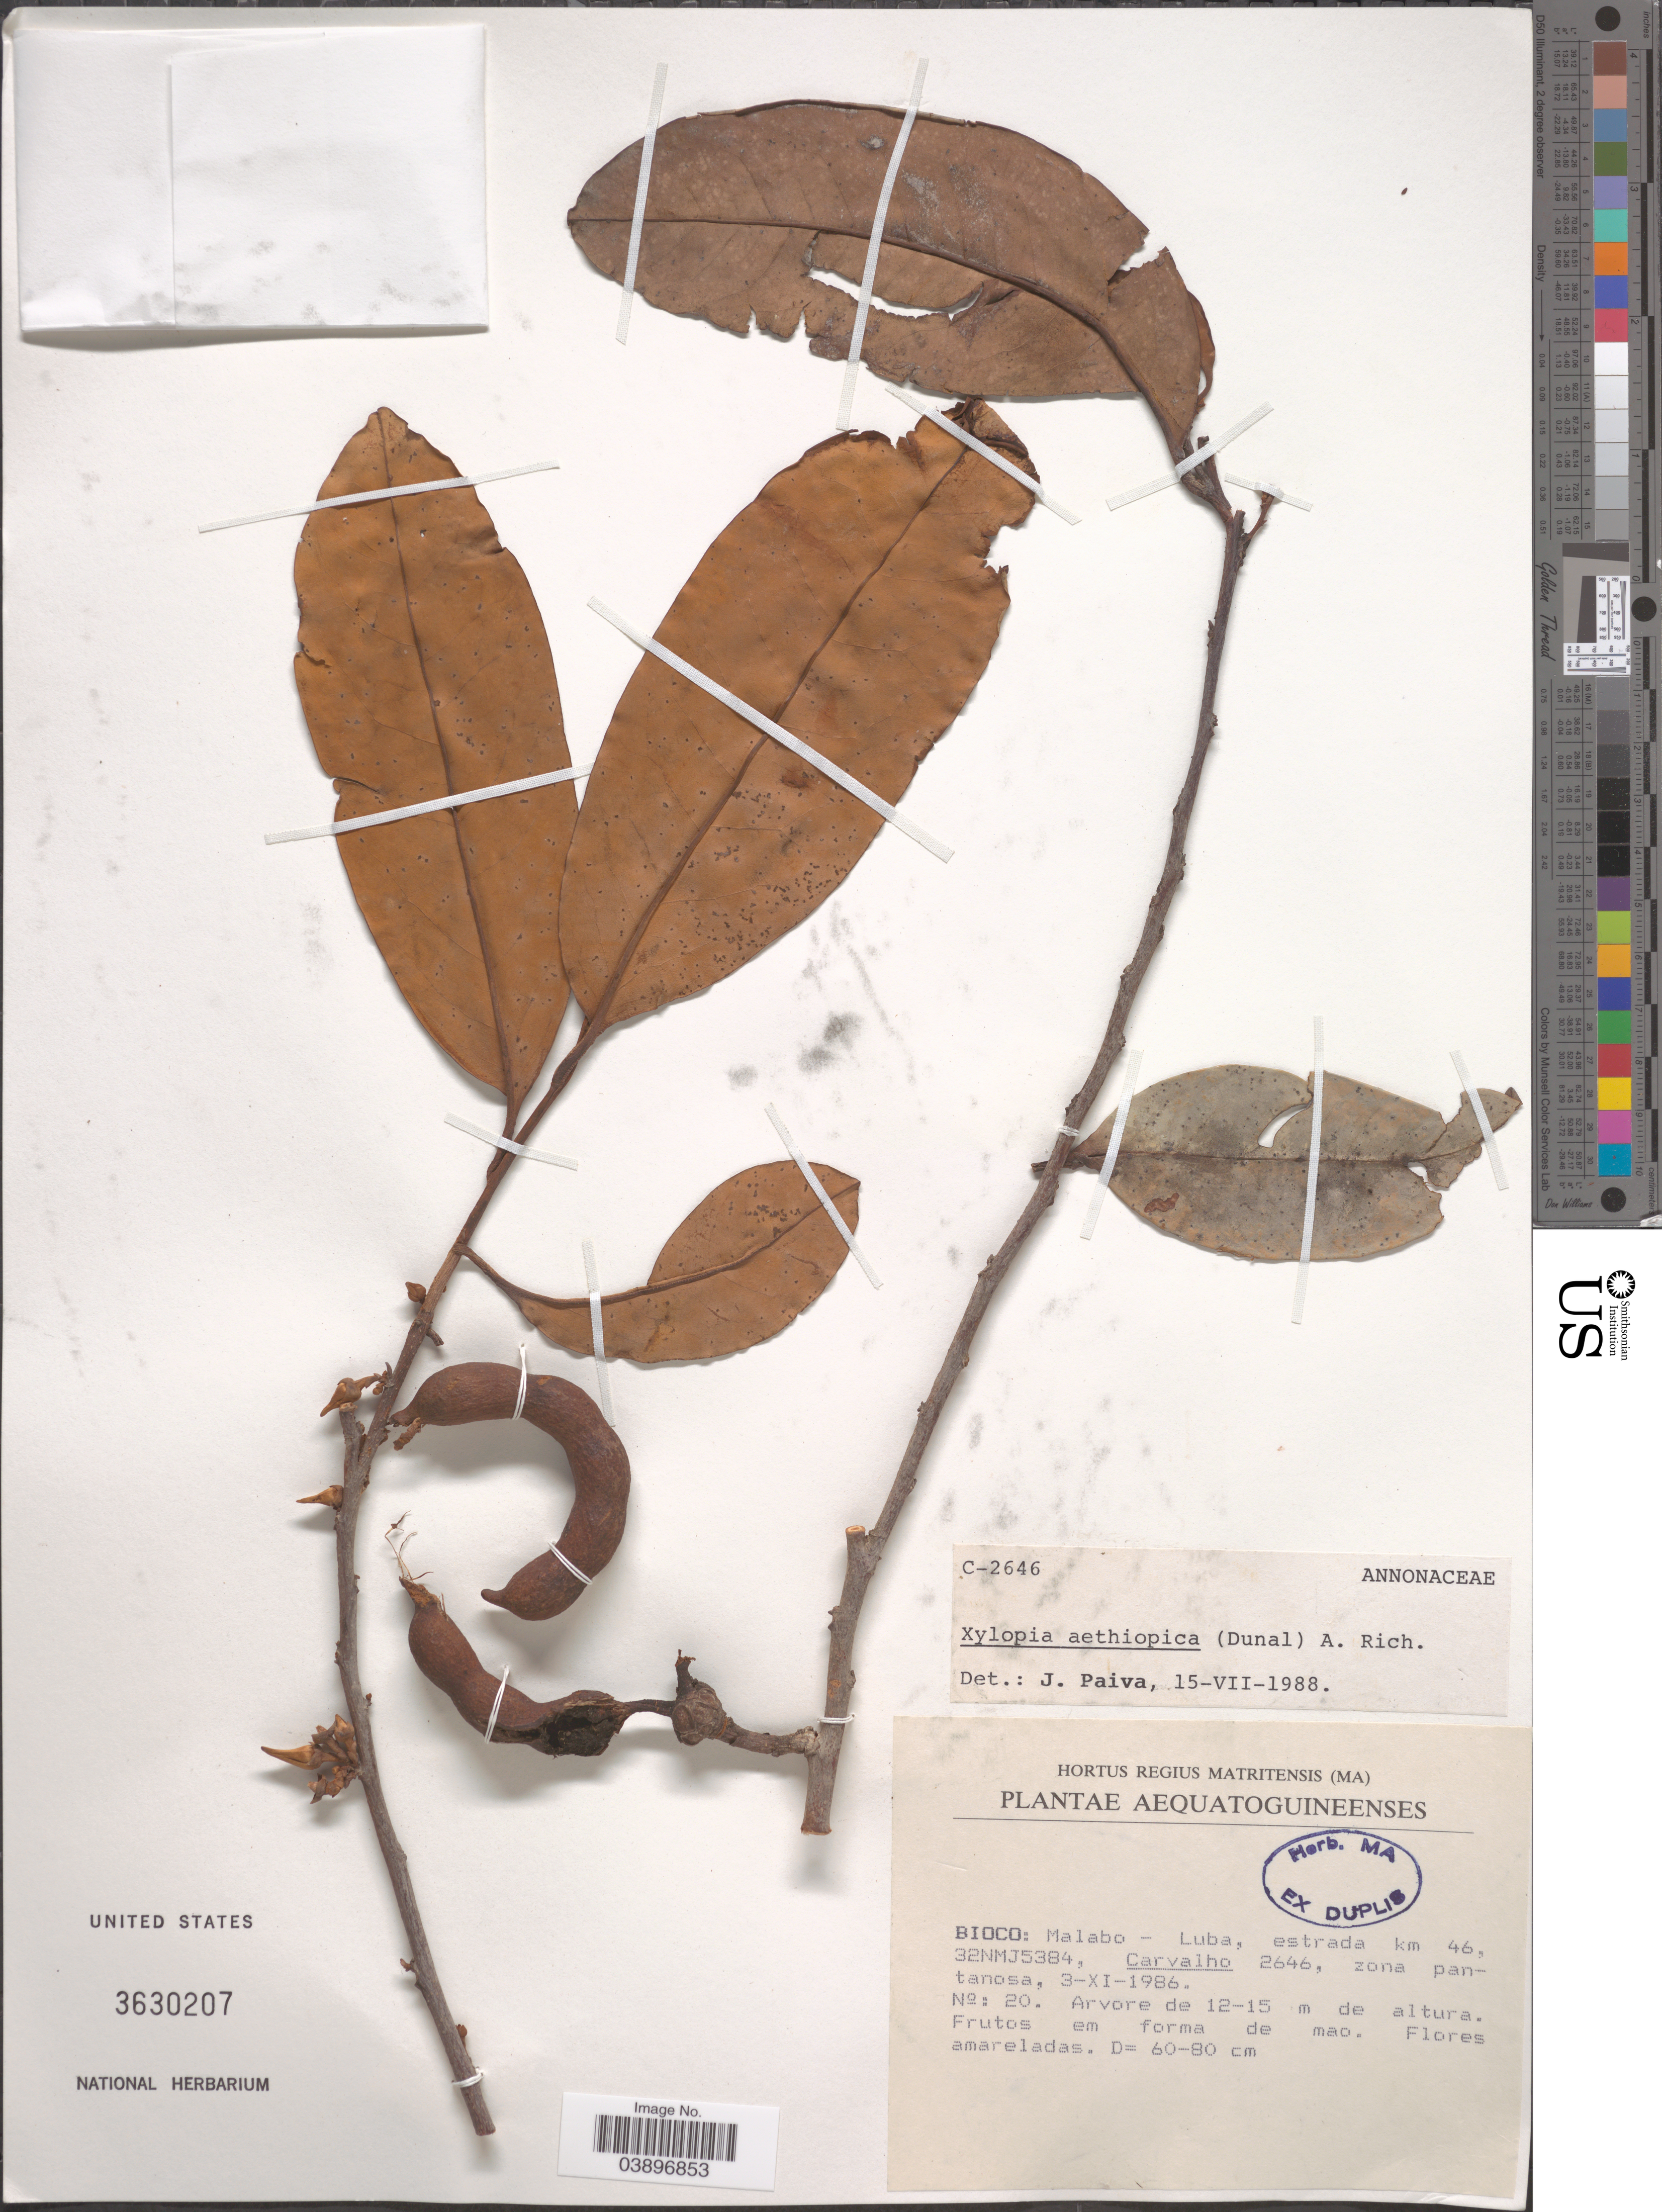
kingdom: Plantae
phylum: Tracheophyta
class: Magnoliopsida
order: Magnoliales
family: Annonaceae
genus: Xylopia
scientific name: Xylopia aethiopica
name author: (Dunal) A. Rich.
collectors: Carvalho, --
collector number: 2646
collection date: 1986-11-03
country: Equatorial Guinea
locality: Aequatoguineenses. Bioco: Malabo - Luba, estrada km 46, 32NMJ5384.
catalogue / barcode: US 3630207